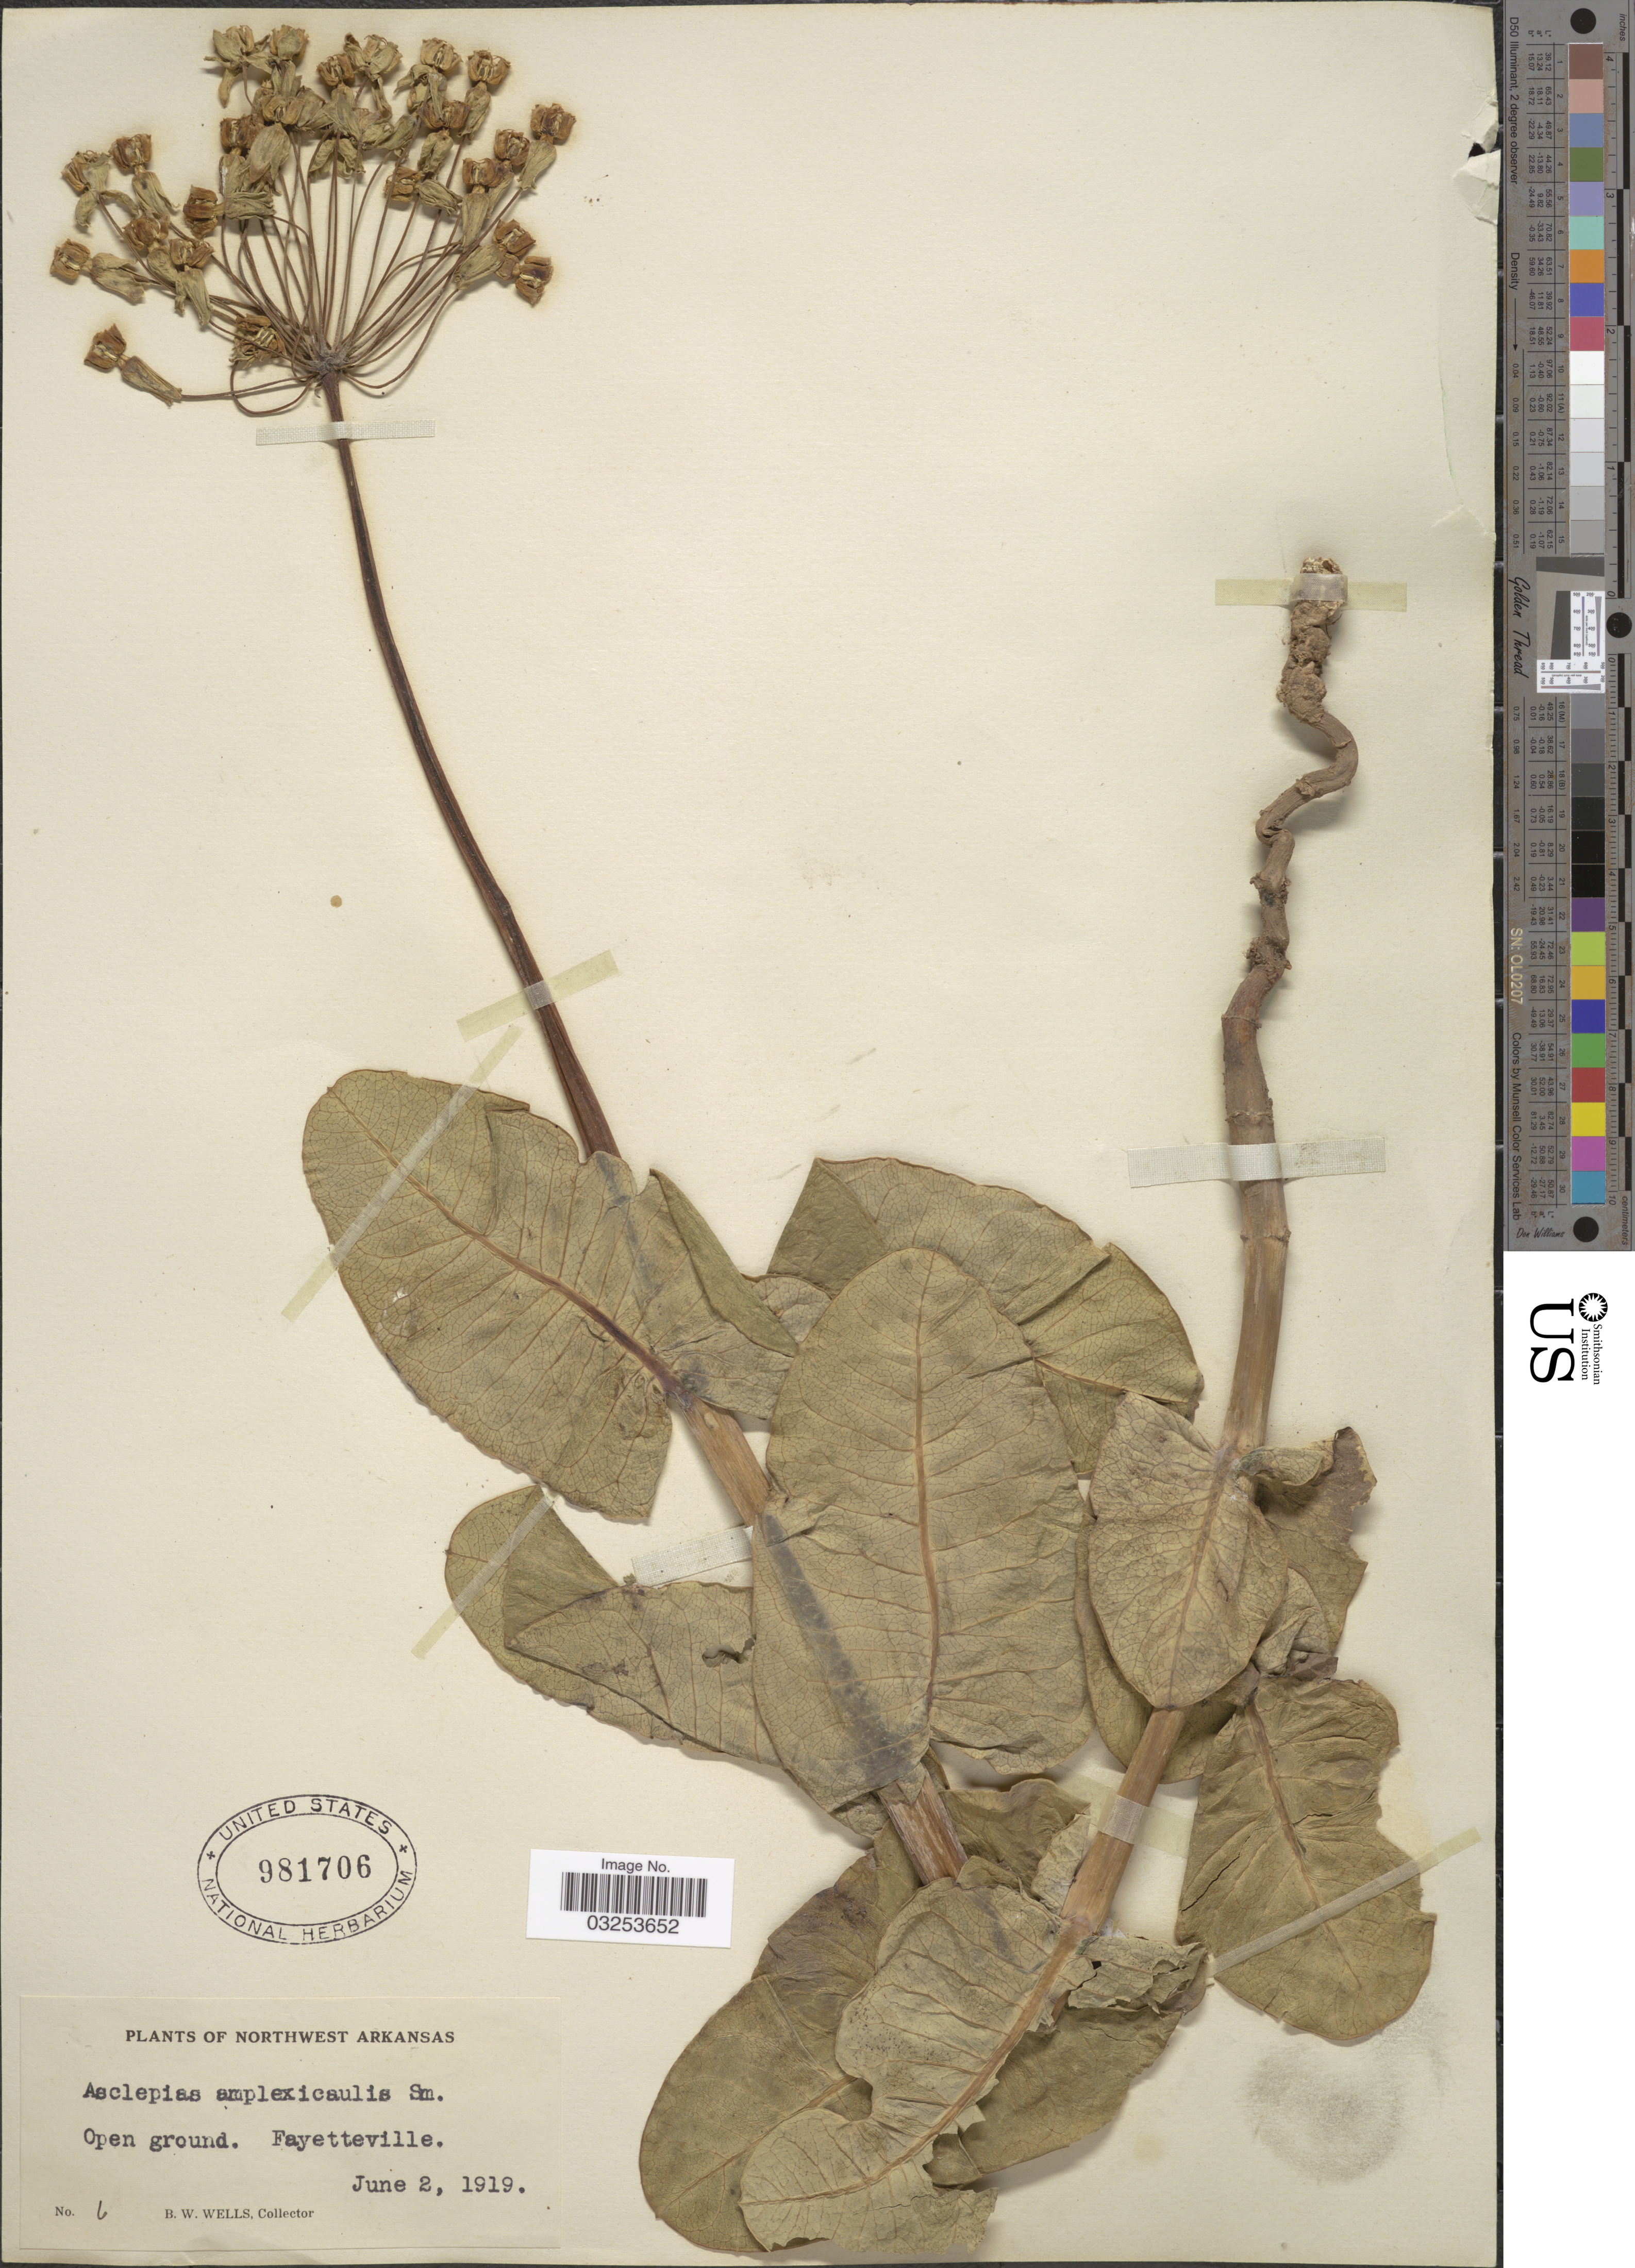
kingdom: Plantae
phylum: Tracheophyta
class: Magnoliopsida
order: Gentianales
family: Apocynaceae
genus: Asclepias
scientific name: Asclepias amplexicaulis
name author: J. Small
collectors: B. Wells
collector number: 6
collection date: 1919-06-02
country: United States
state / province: Arkansas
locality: Northwest Arkansas. Fayetteville.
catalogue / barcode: US 981706